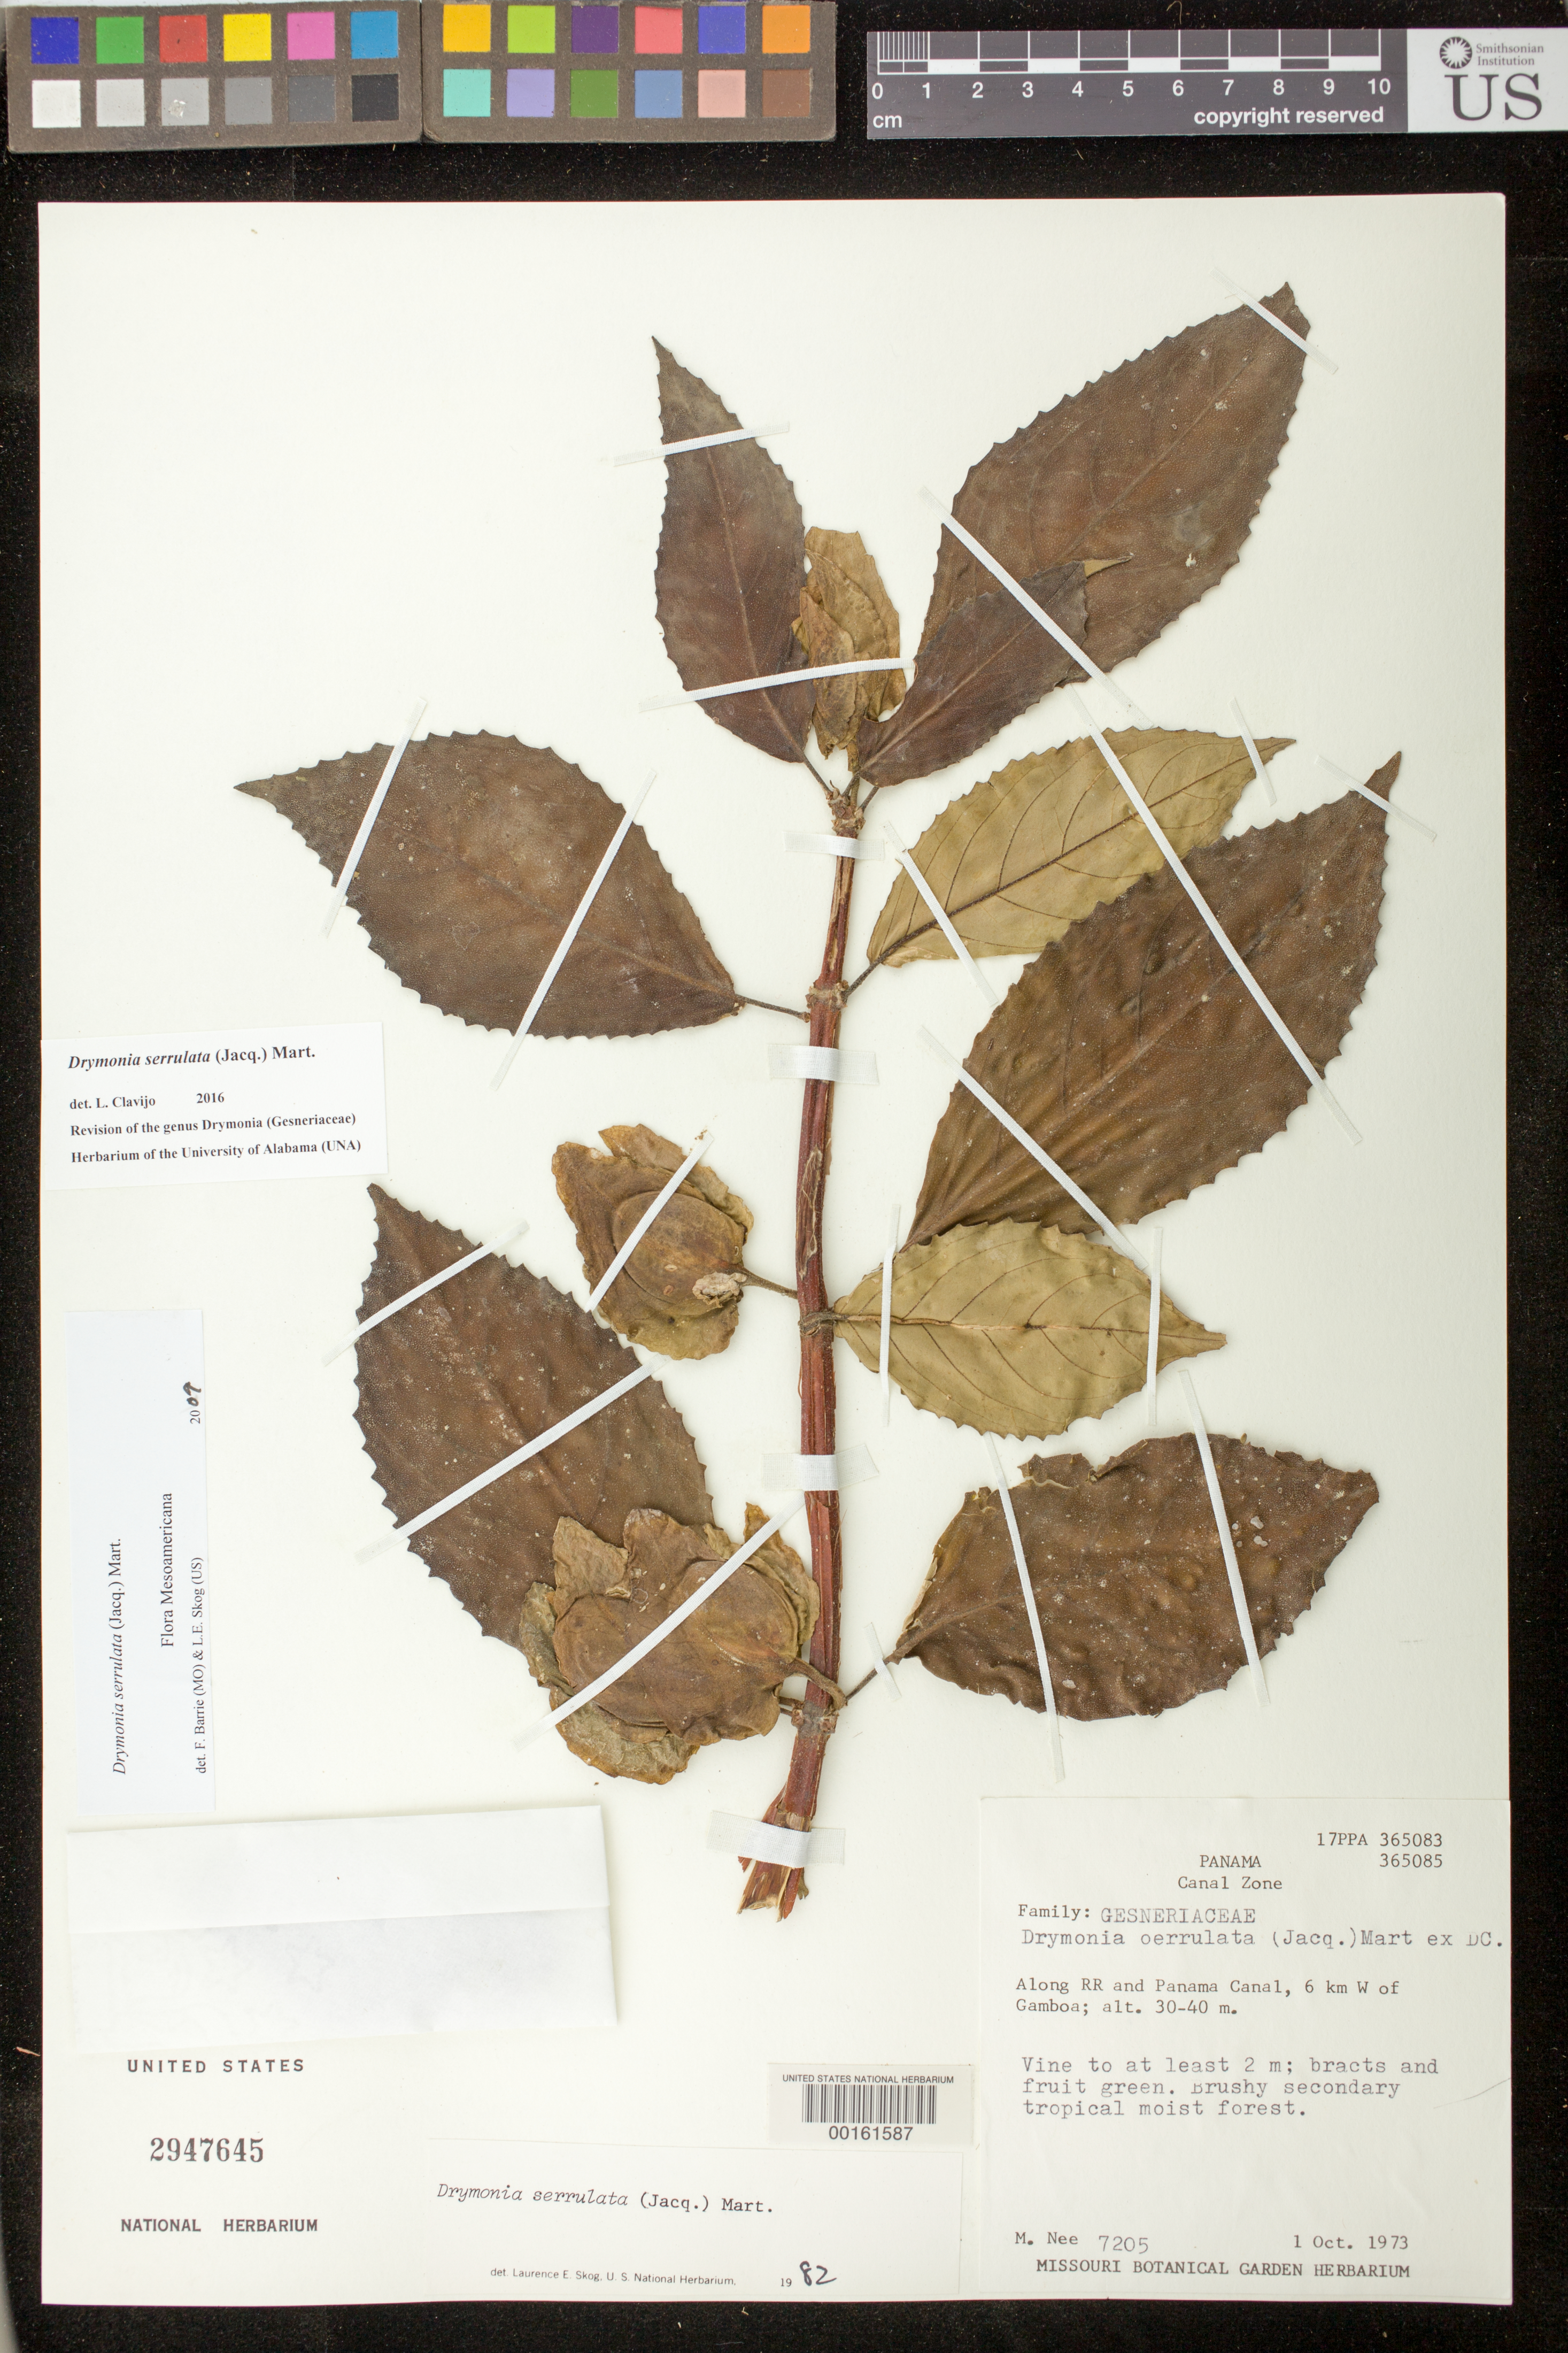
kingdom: Plantae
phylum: Tracheophyta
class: Magnoliopsida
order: Lamiales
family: Gesneriaceae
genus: Drymonia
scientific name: Drymonia serrulata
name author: (Jacq.) Mart.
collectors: M. Nee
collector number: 7205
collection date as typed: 01 Oct 1973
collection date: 1973-10-01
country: Panama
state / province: Colón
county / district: Canal Zone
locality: Along rr and Panama Canal, 6 km W of Gamboa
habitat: Brushy secondary tropical forest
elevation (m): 30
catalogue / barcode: US 2947645